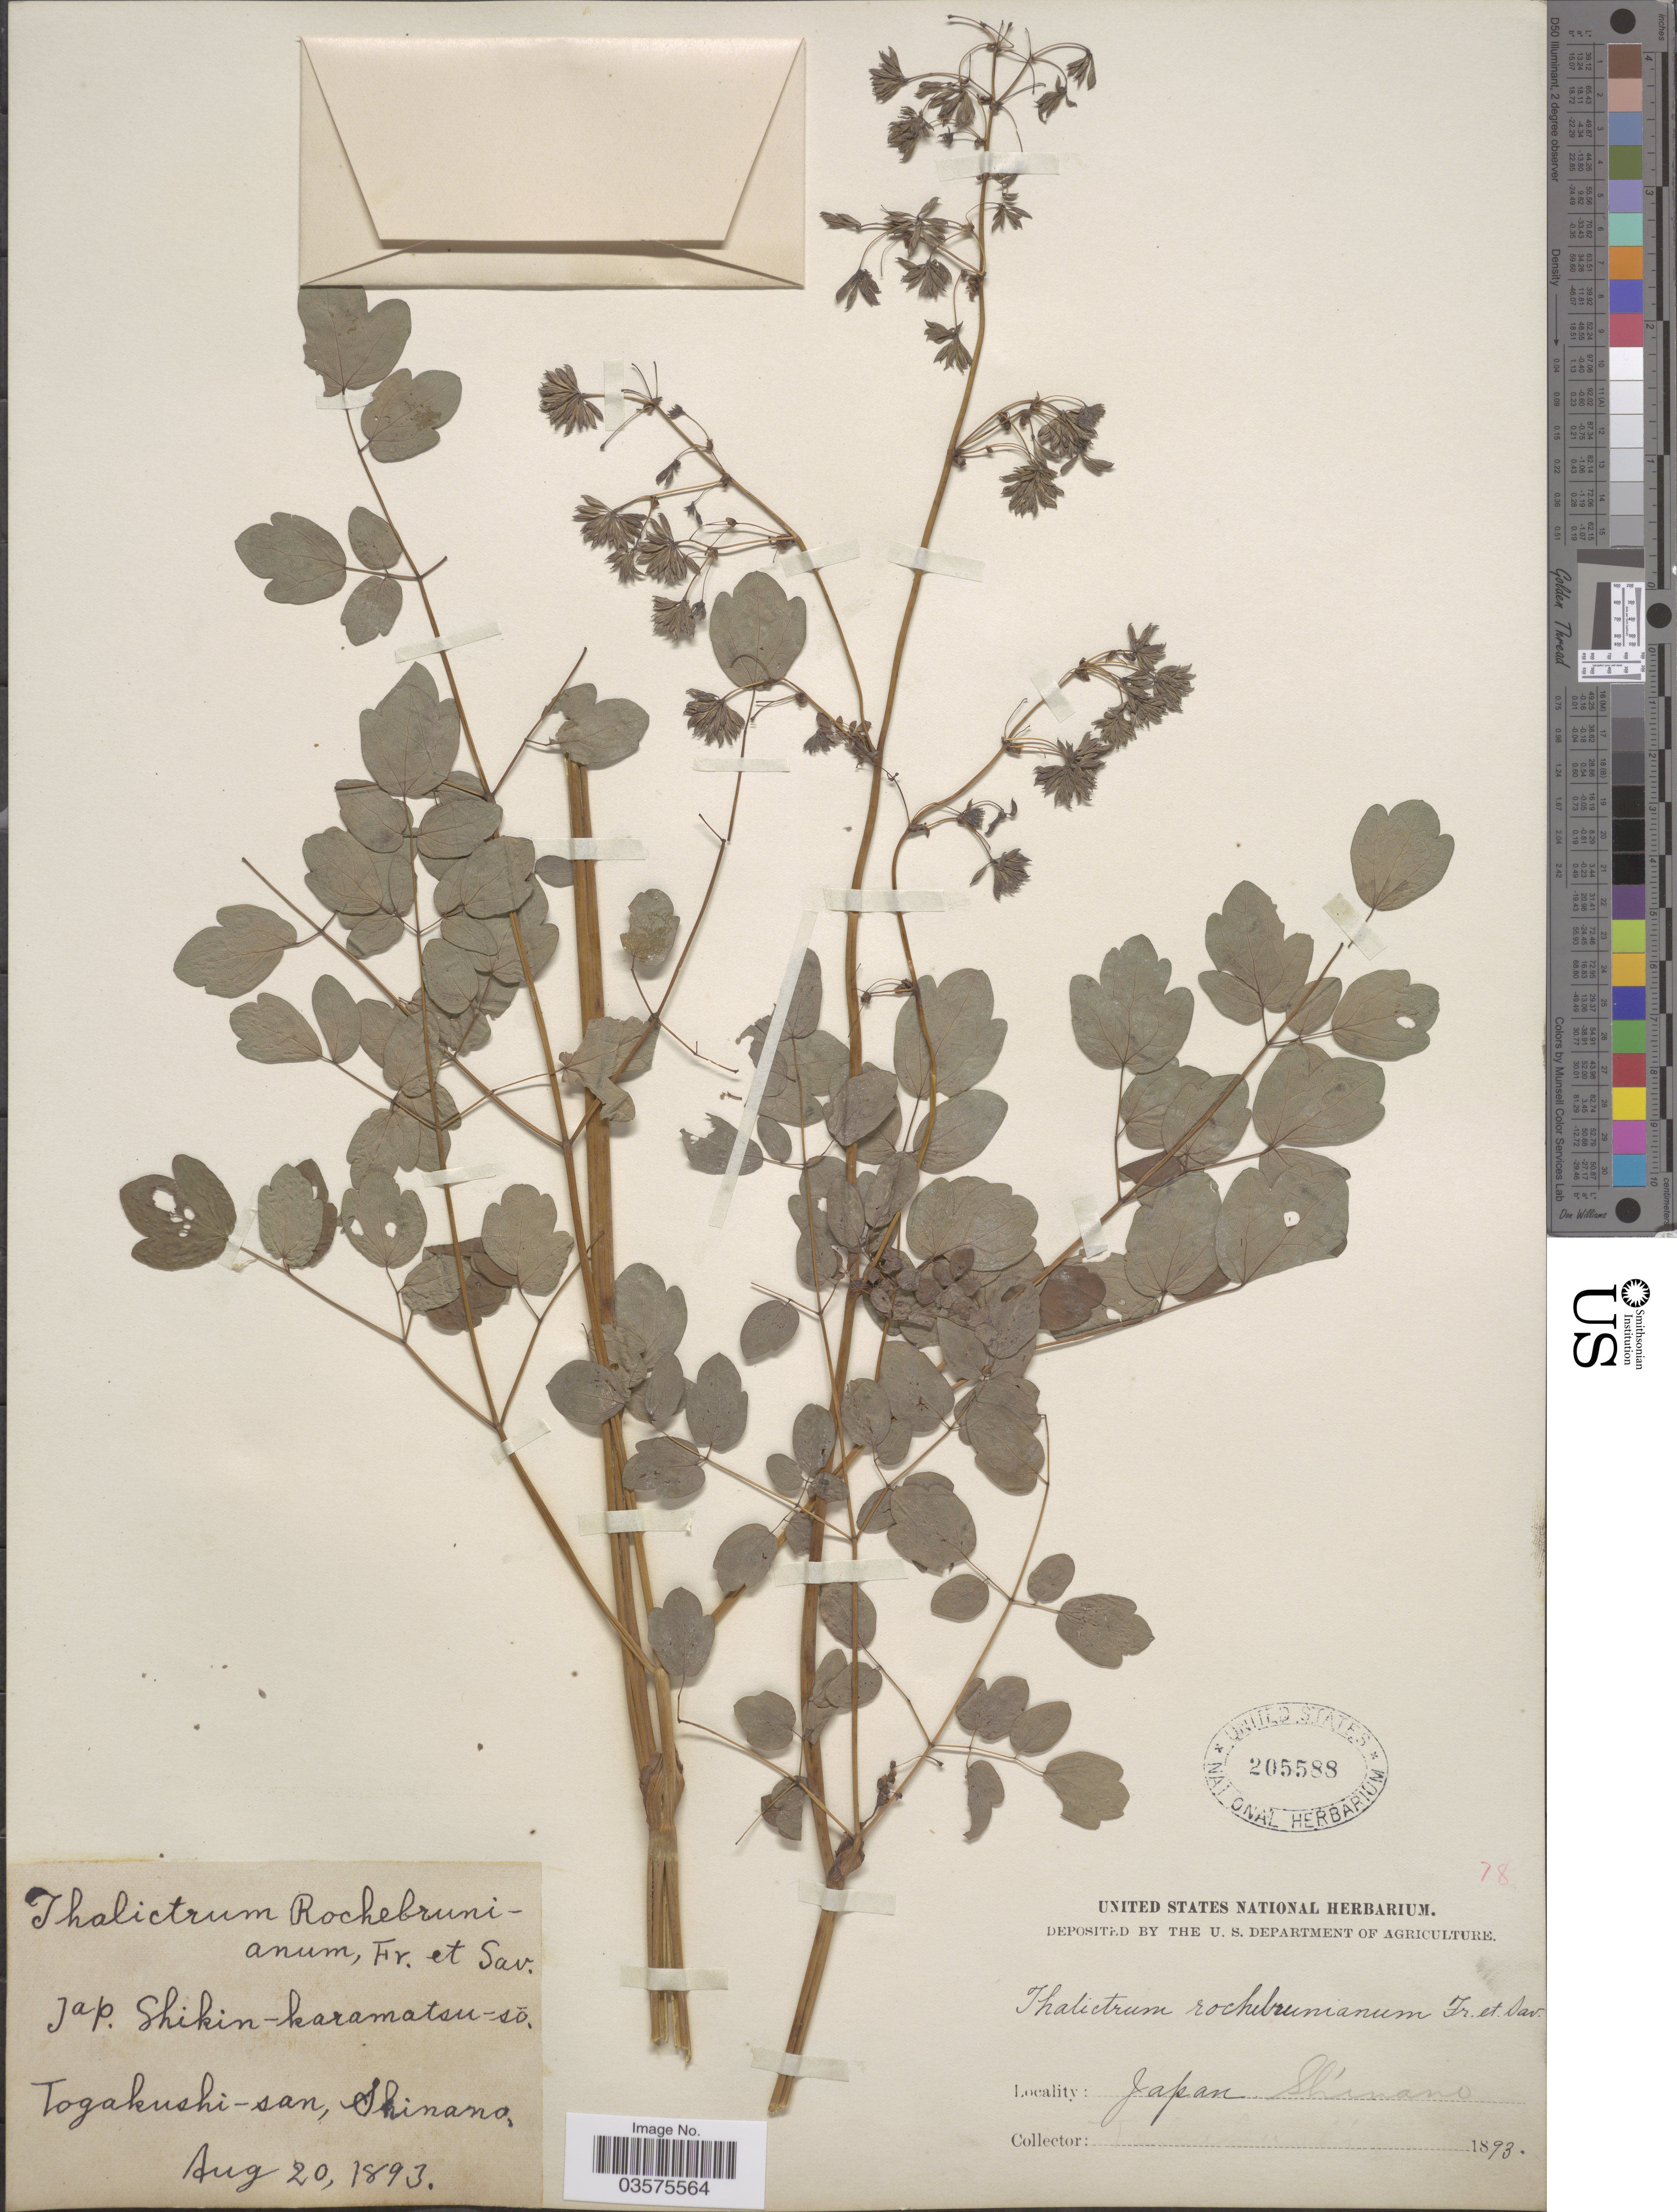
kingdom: Plantae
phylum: Tracheophyta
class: Magnoliopsida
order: Ranunculales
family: Ranunculaceae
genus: Thalictrum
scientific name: Thalictrum rochebrunnianum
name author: Franch. & Sav.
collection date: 1893-08-20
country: Japan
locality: Togakushi-san, Shinano.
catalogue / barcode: US 205588